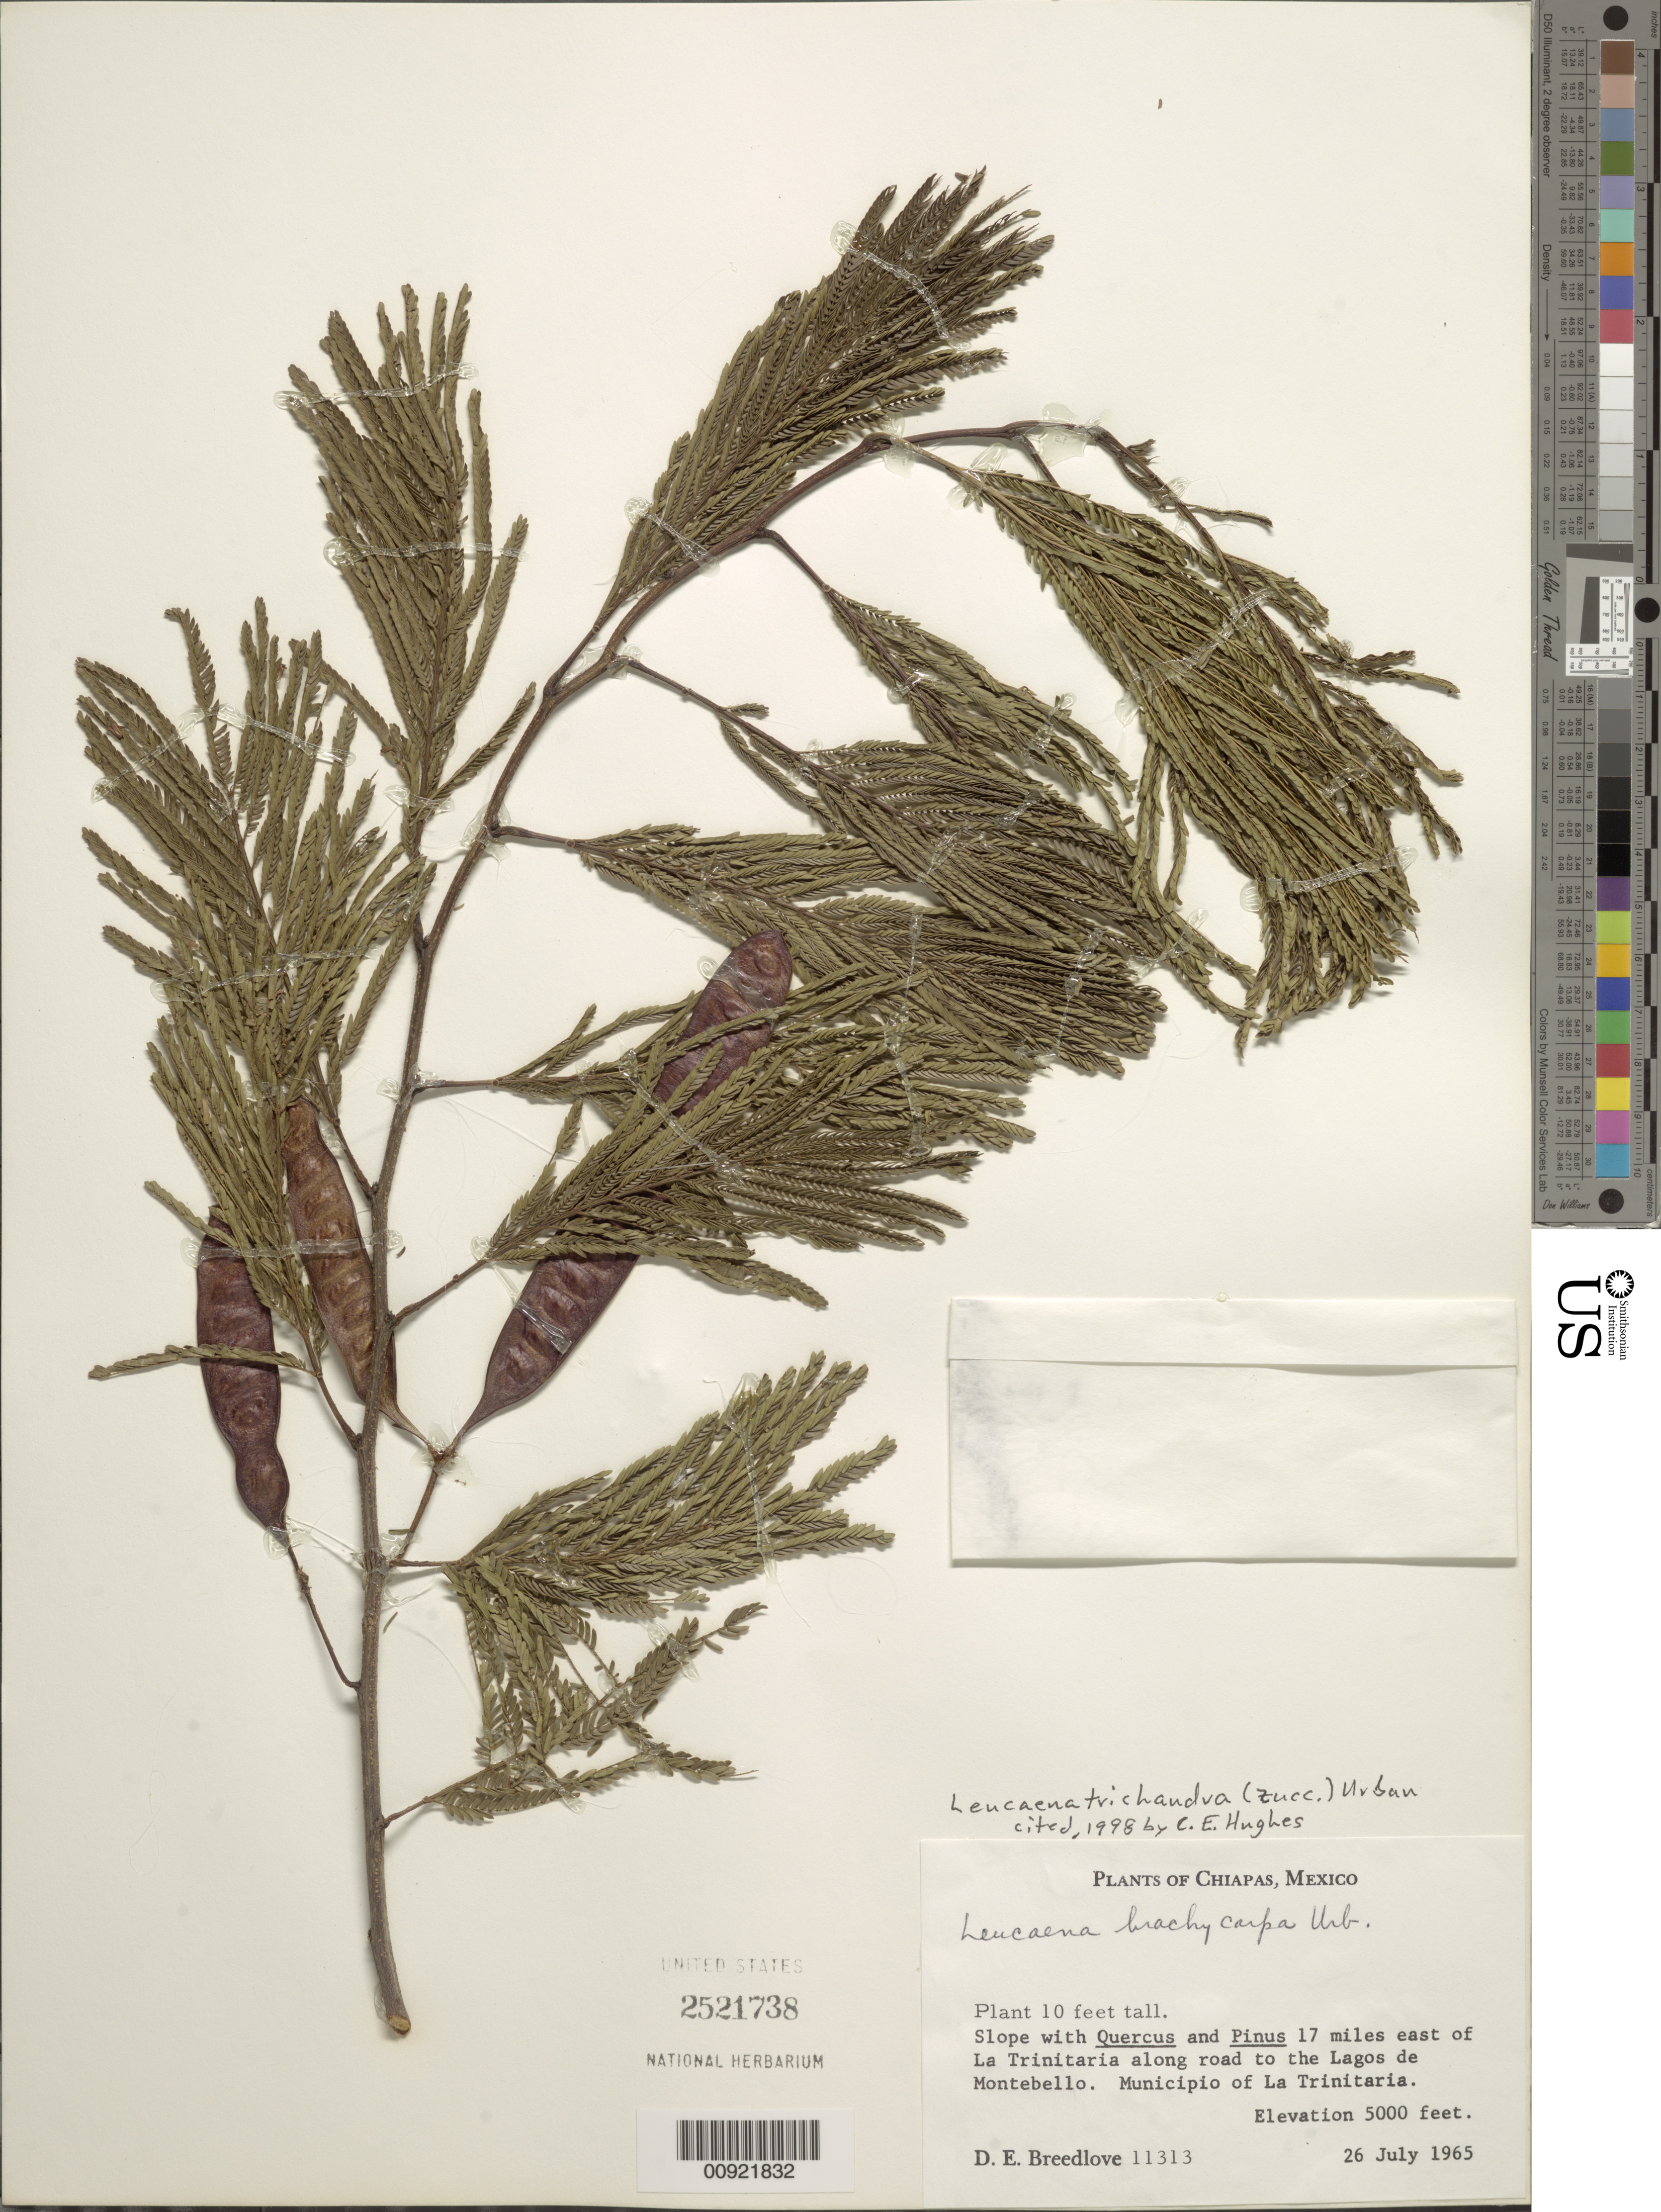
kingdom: Plantae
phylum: Tracheophyta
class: Magnoliopsida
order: Fabales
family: Fabaceae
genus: Leucaena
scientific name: Leucaena trichandra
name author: (Zucc.) Urb.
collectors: D. E. Breedlove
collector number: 11313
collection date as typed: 26 Jul 1965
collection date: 1965-07-26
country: Mexico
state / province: Chiapas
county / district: Trinitaria, La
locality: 17 miles east of La Trinitaria along road to the Lagos de Montebello. Municipio of La Trinitaria, Chiapas.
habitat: Slope with Quercus and Pinus.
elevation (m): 1524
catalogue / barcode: US 2521738